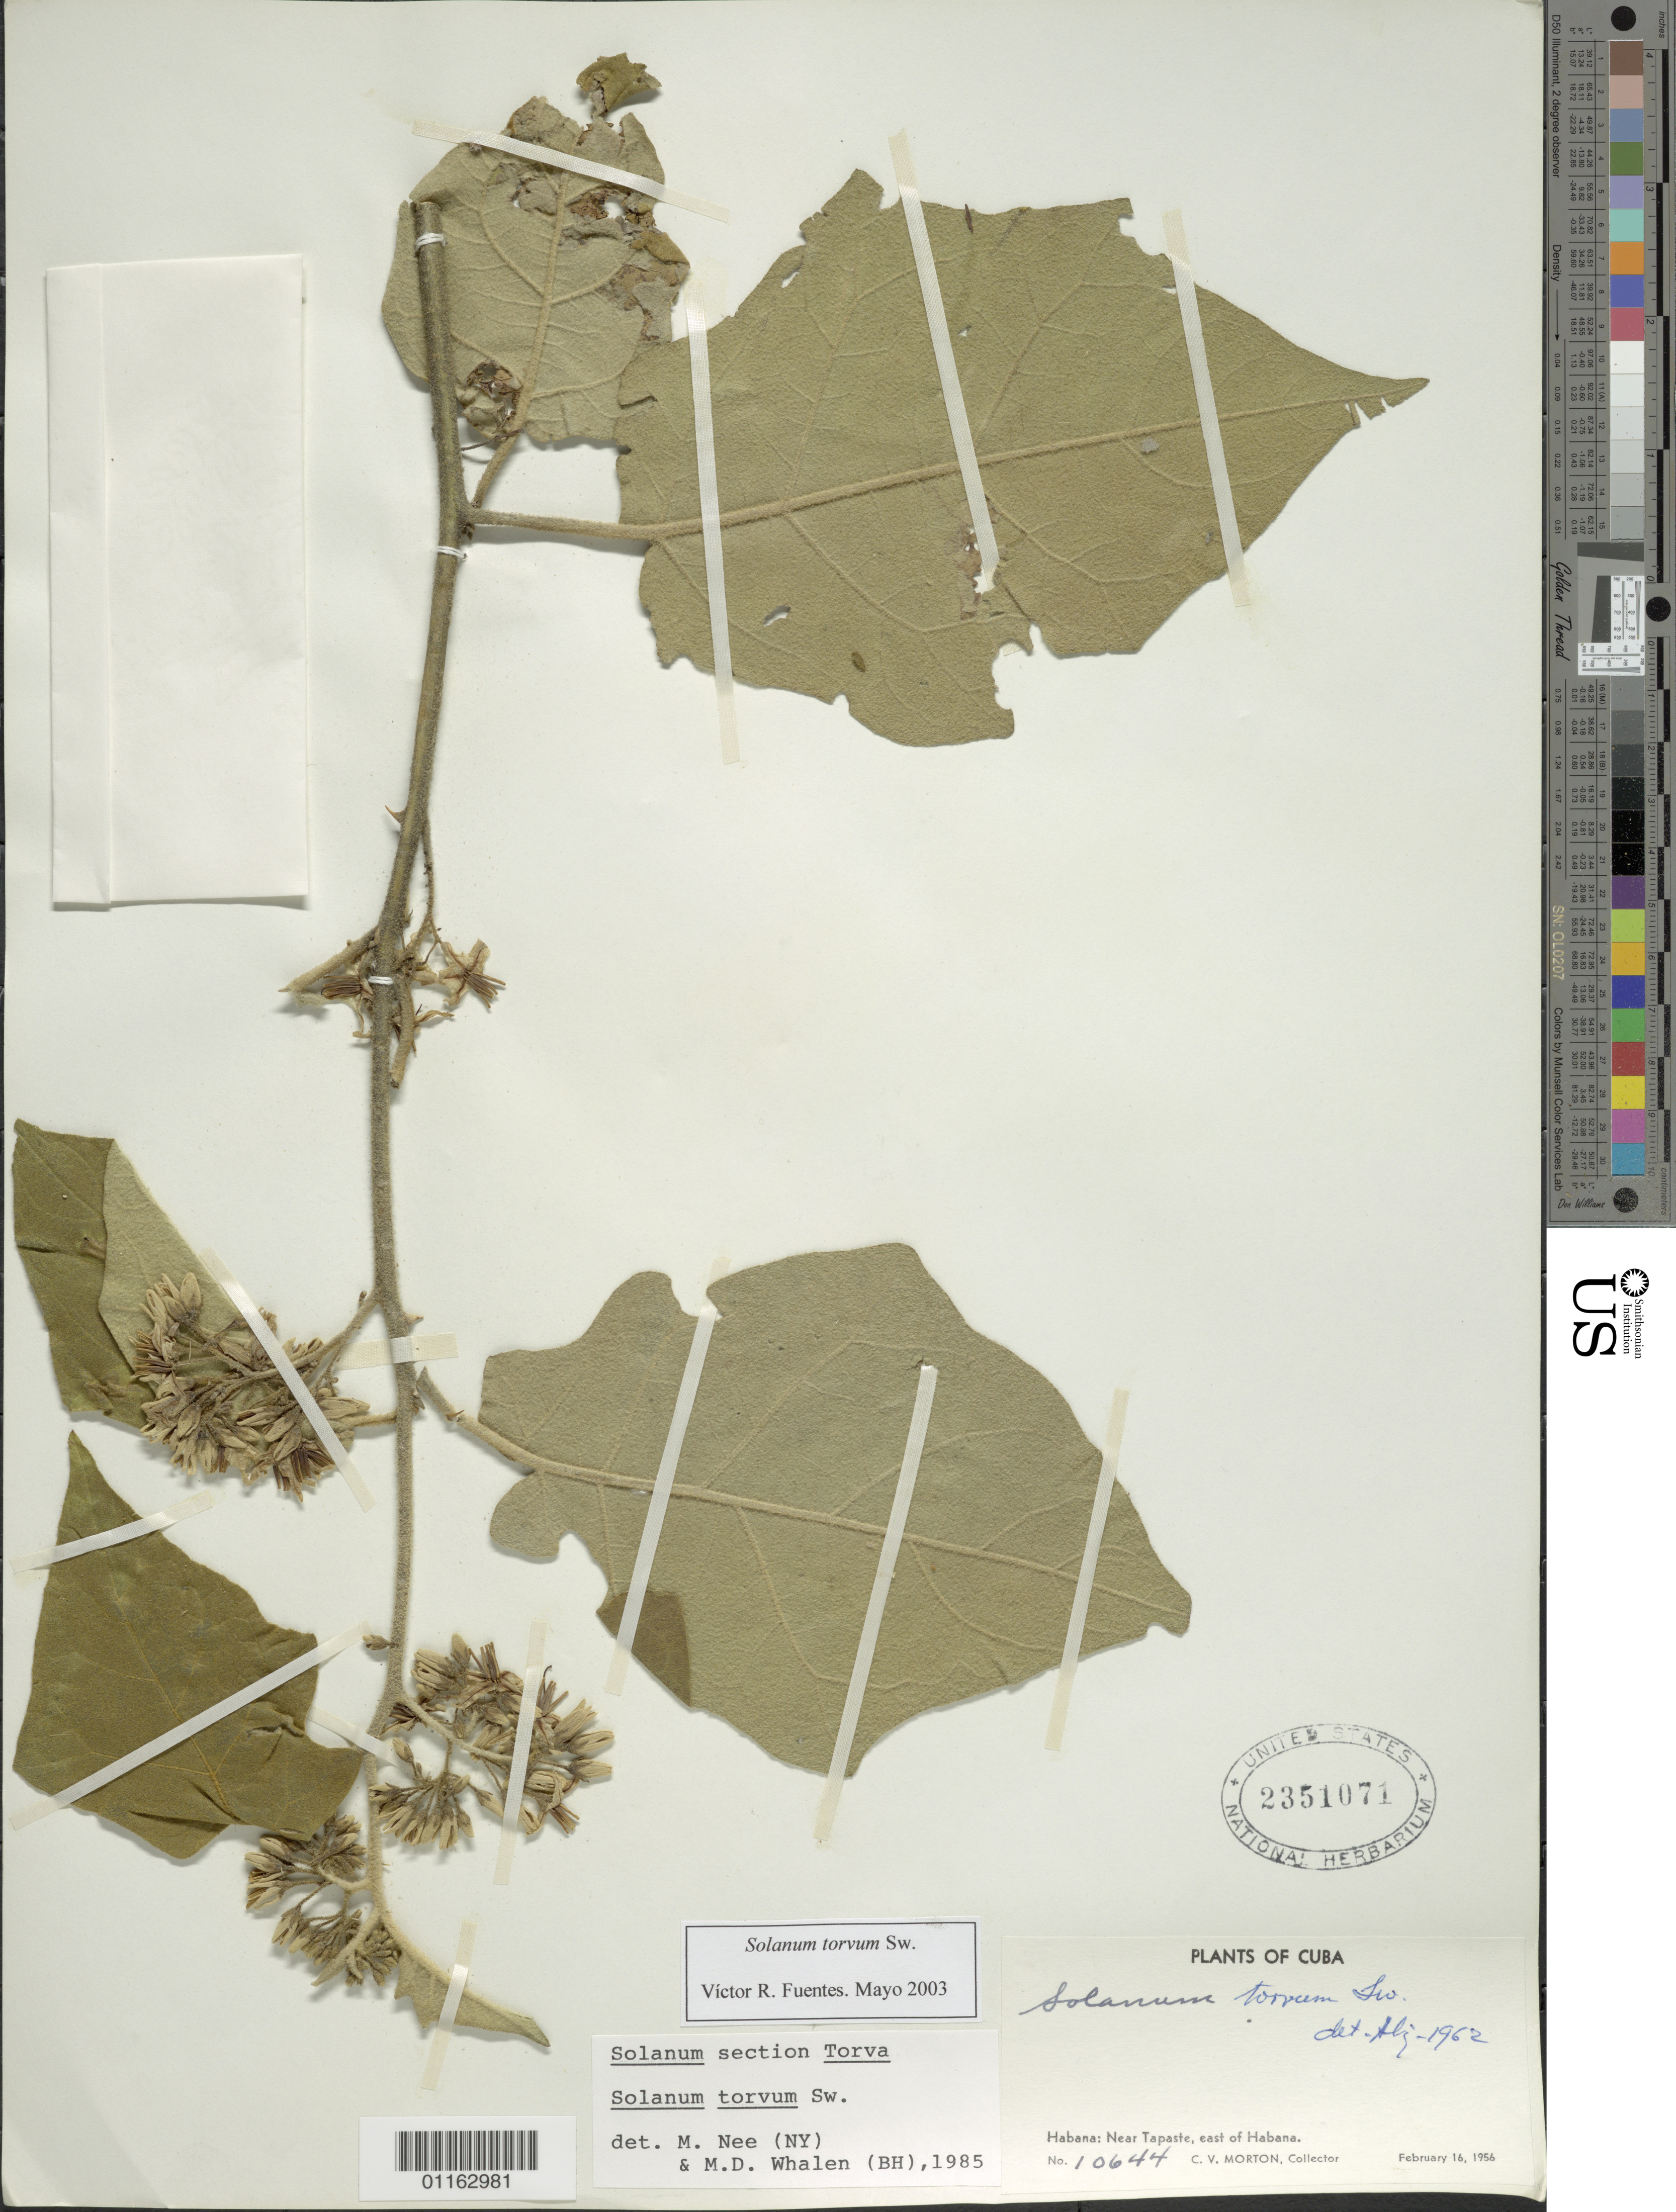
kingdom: Plantae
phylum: Tracheophyta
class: Magnoliopsida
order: Solanales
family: Solanaceae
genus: Solanum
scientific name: Solanum torvum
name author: Sw.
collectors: C. V. Morton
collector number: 10644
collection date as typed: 16 Feb 1956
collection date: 1956-02-16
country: Cuba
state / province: La Habana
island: Cuba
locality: Near Tapaste, E of Habana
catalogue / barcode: US 2351071